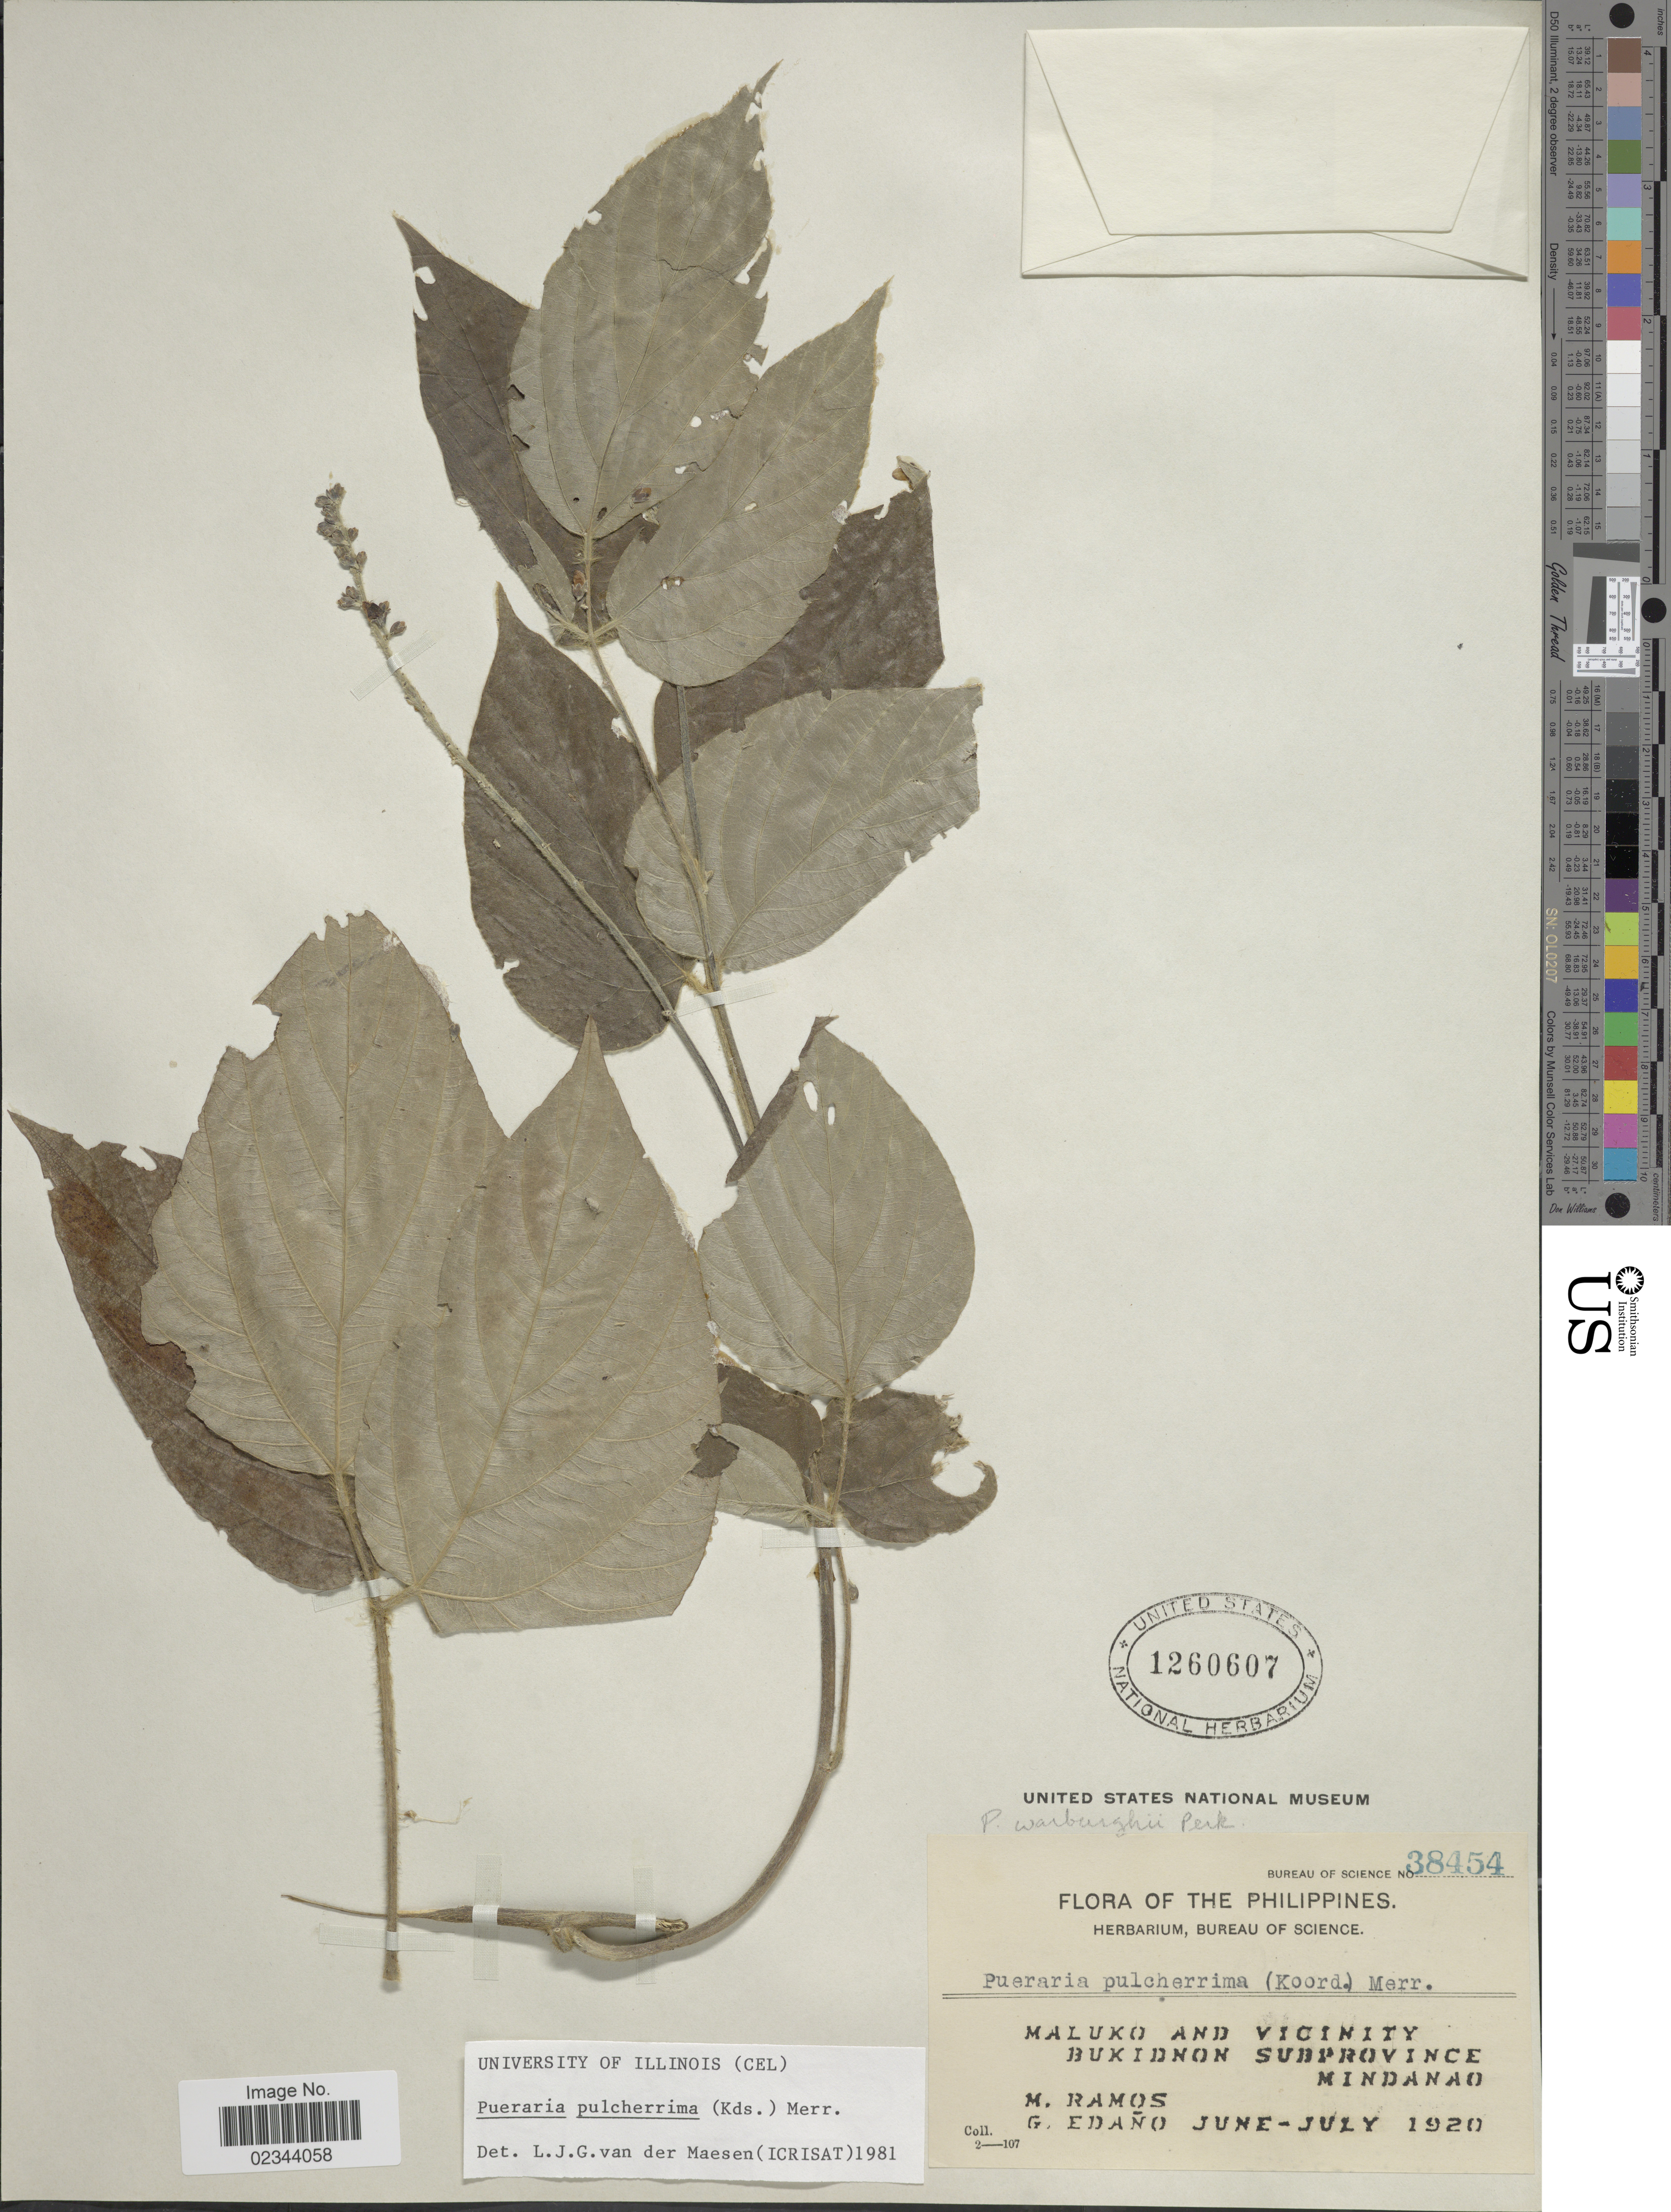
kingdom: Plantae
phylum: Tracheophyta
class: Magnoliopsida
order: Fabales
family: Fabaceae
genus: Pueraria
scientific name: Pueraria pulcherrima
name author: (Koord.) Koord.-Schum.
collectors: M. Ramos & G. Edaño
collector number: Bureau of Science 38454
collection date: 1920-06/1920-07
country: Philippines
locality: Maluko and vicinity. Bukidnon Subprovince Mindanao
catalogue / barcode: US 1260607